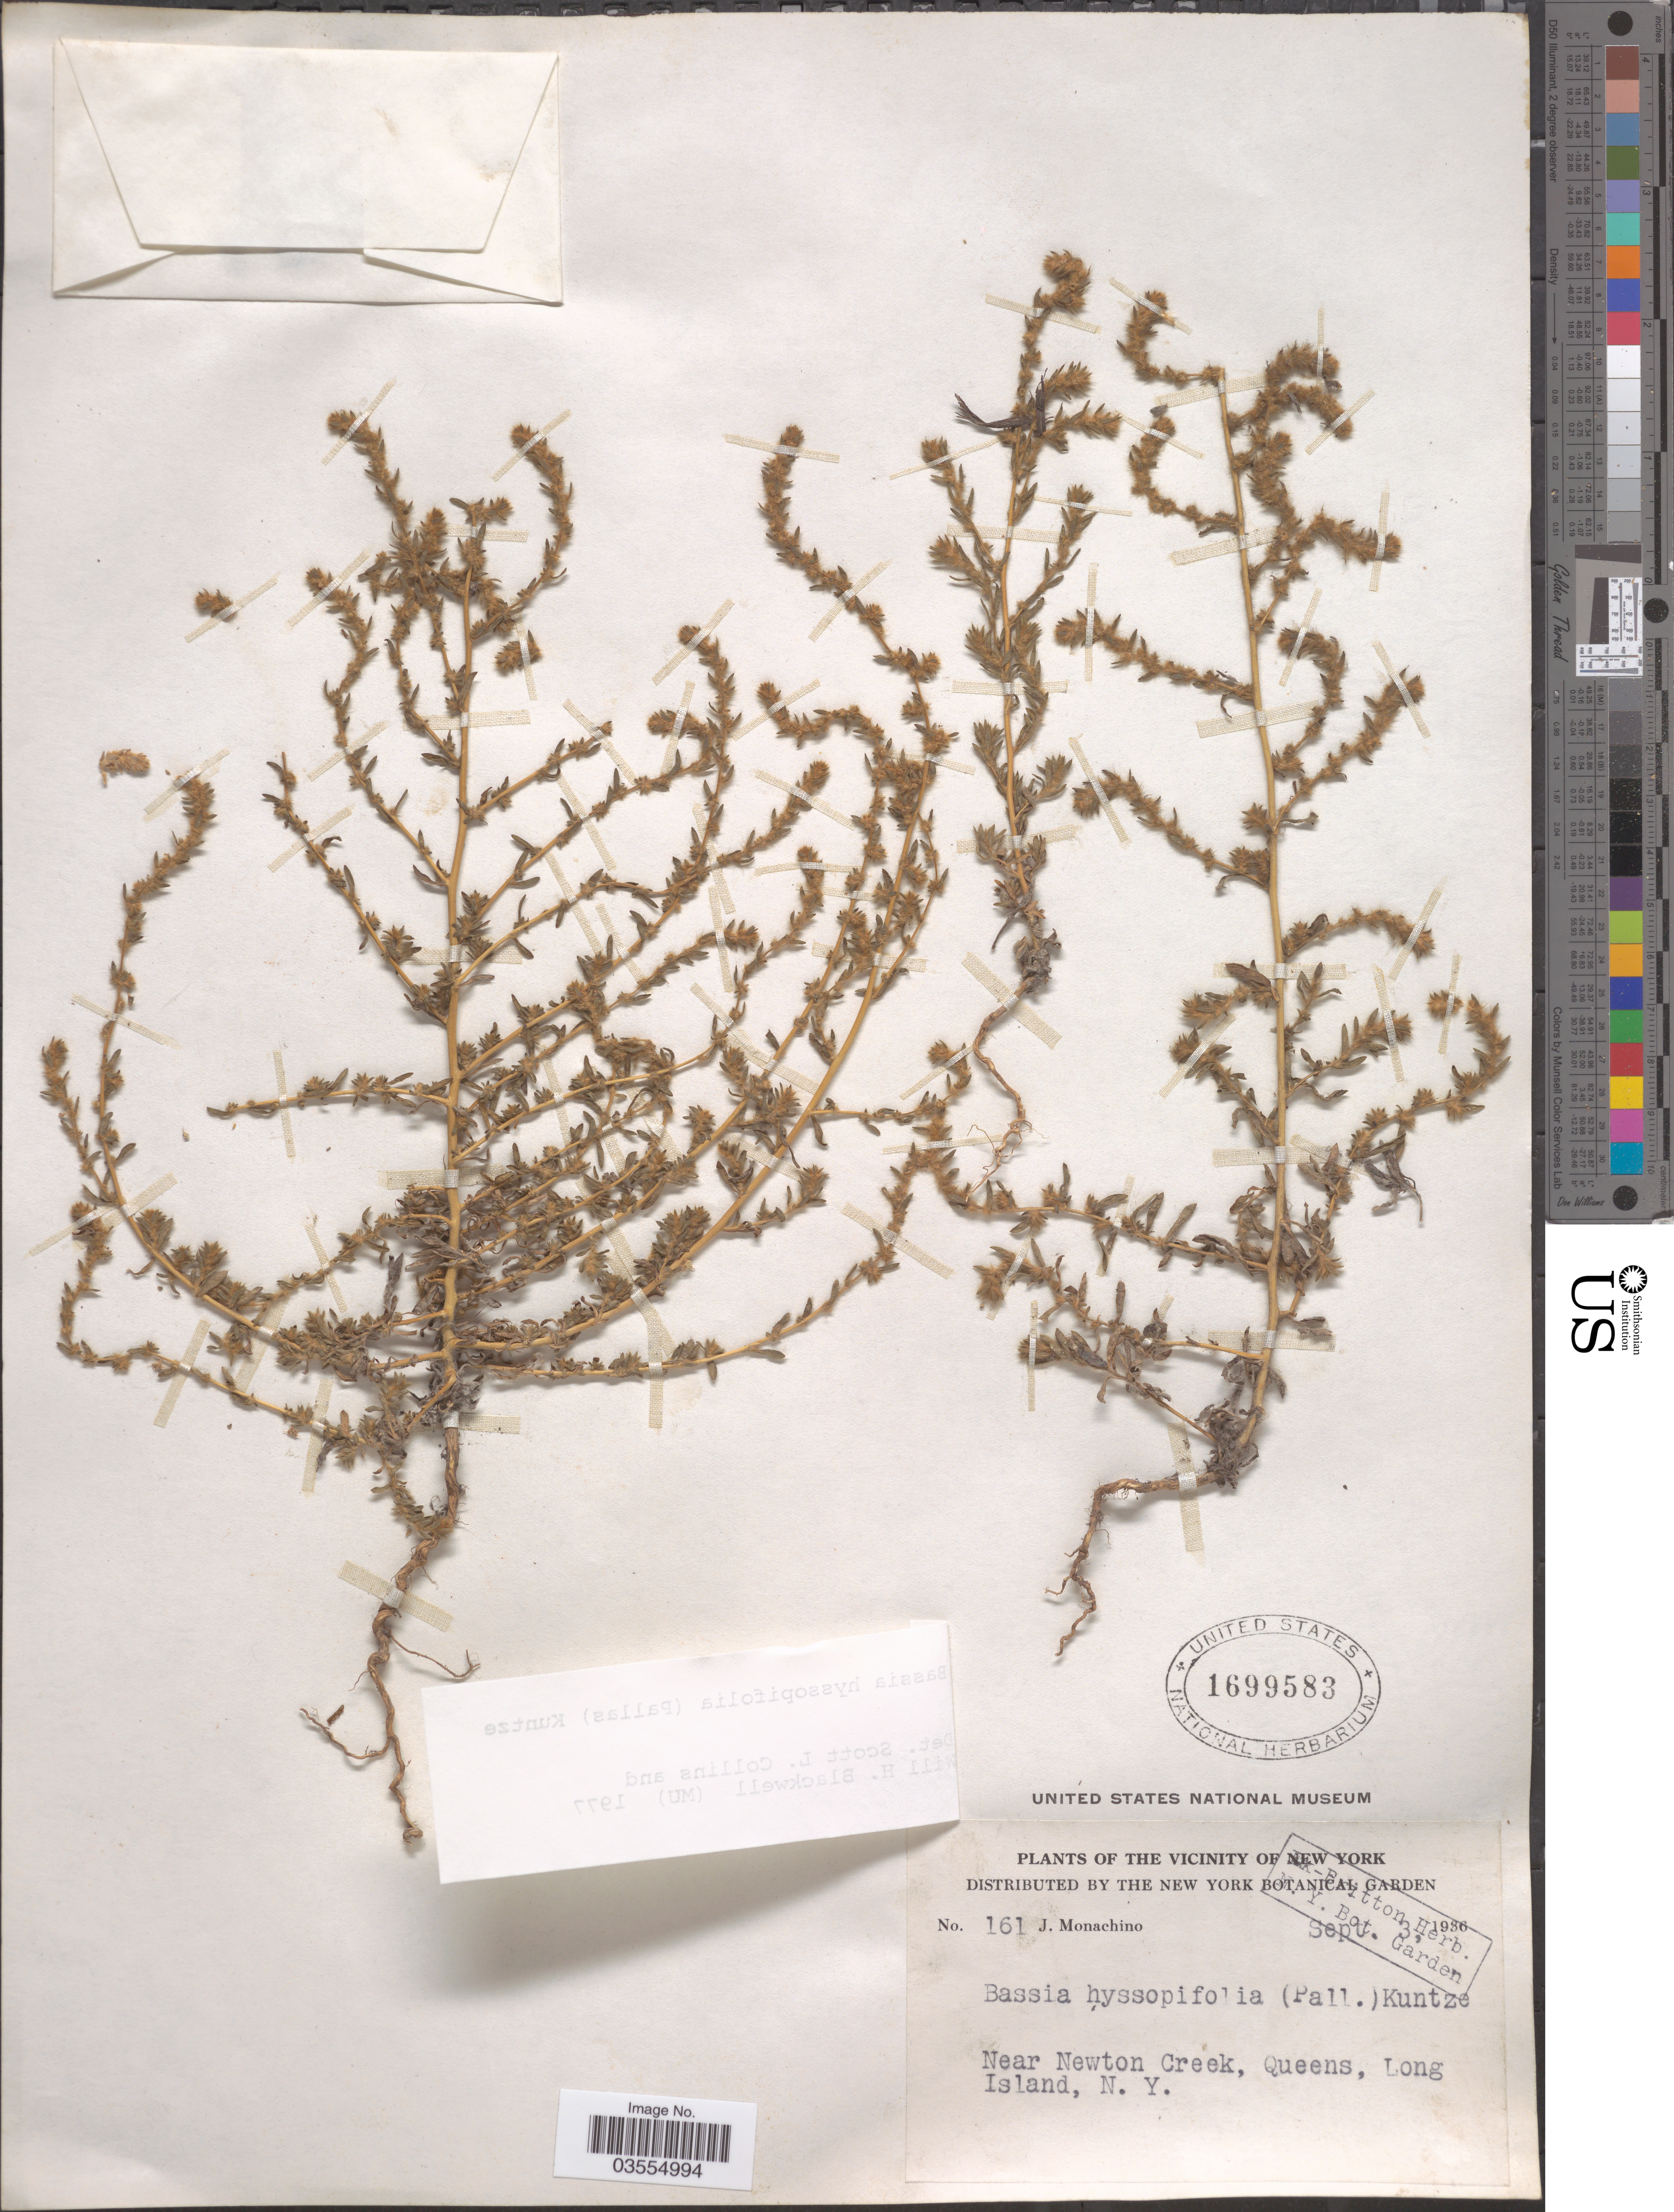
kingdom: Plantae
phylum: Tracheophyta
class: Magnoliopsida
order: Caryophyllales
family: Amaranthaceae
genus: Bassia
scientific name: Bassia hyssopifolia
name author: (Pall.) Kuntze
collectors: J. V. Monachino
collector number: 161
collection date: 1936-09-03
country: United States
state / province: New York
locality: Vicinity of New York. Near Newton Creek, Queens, Long Island.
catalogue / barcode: US 1699583